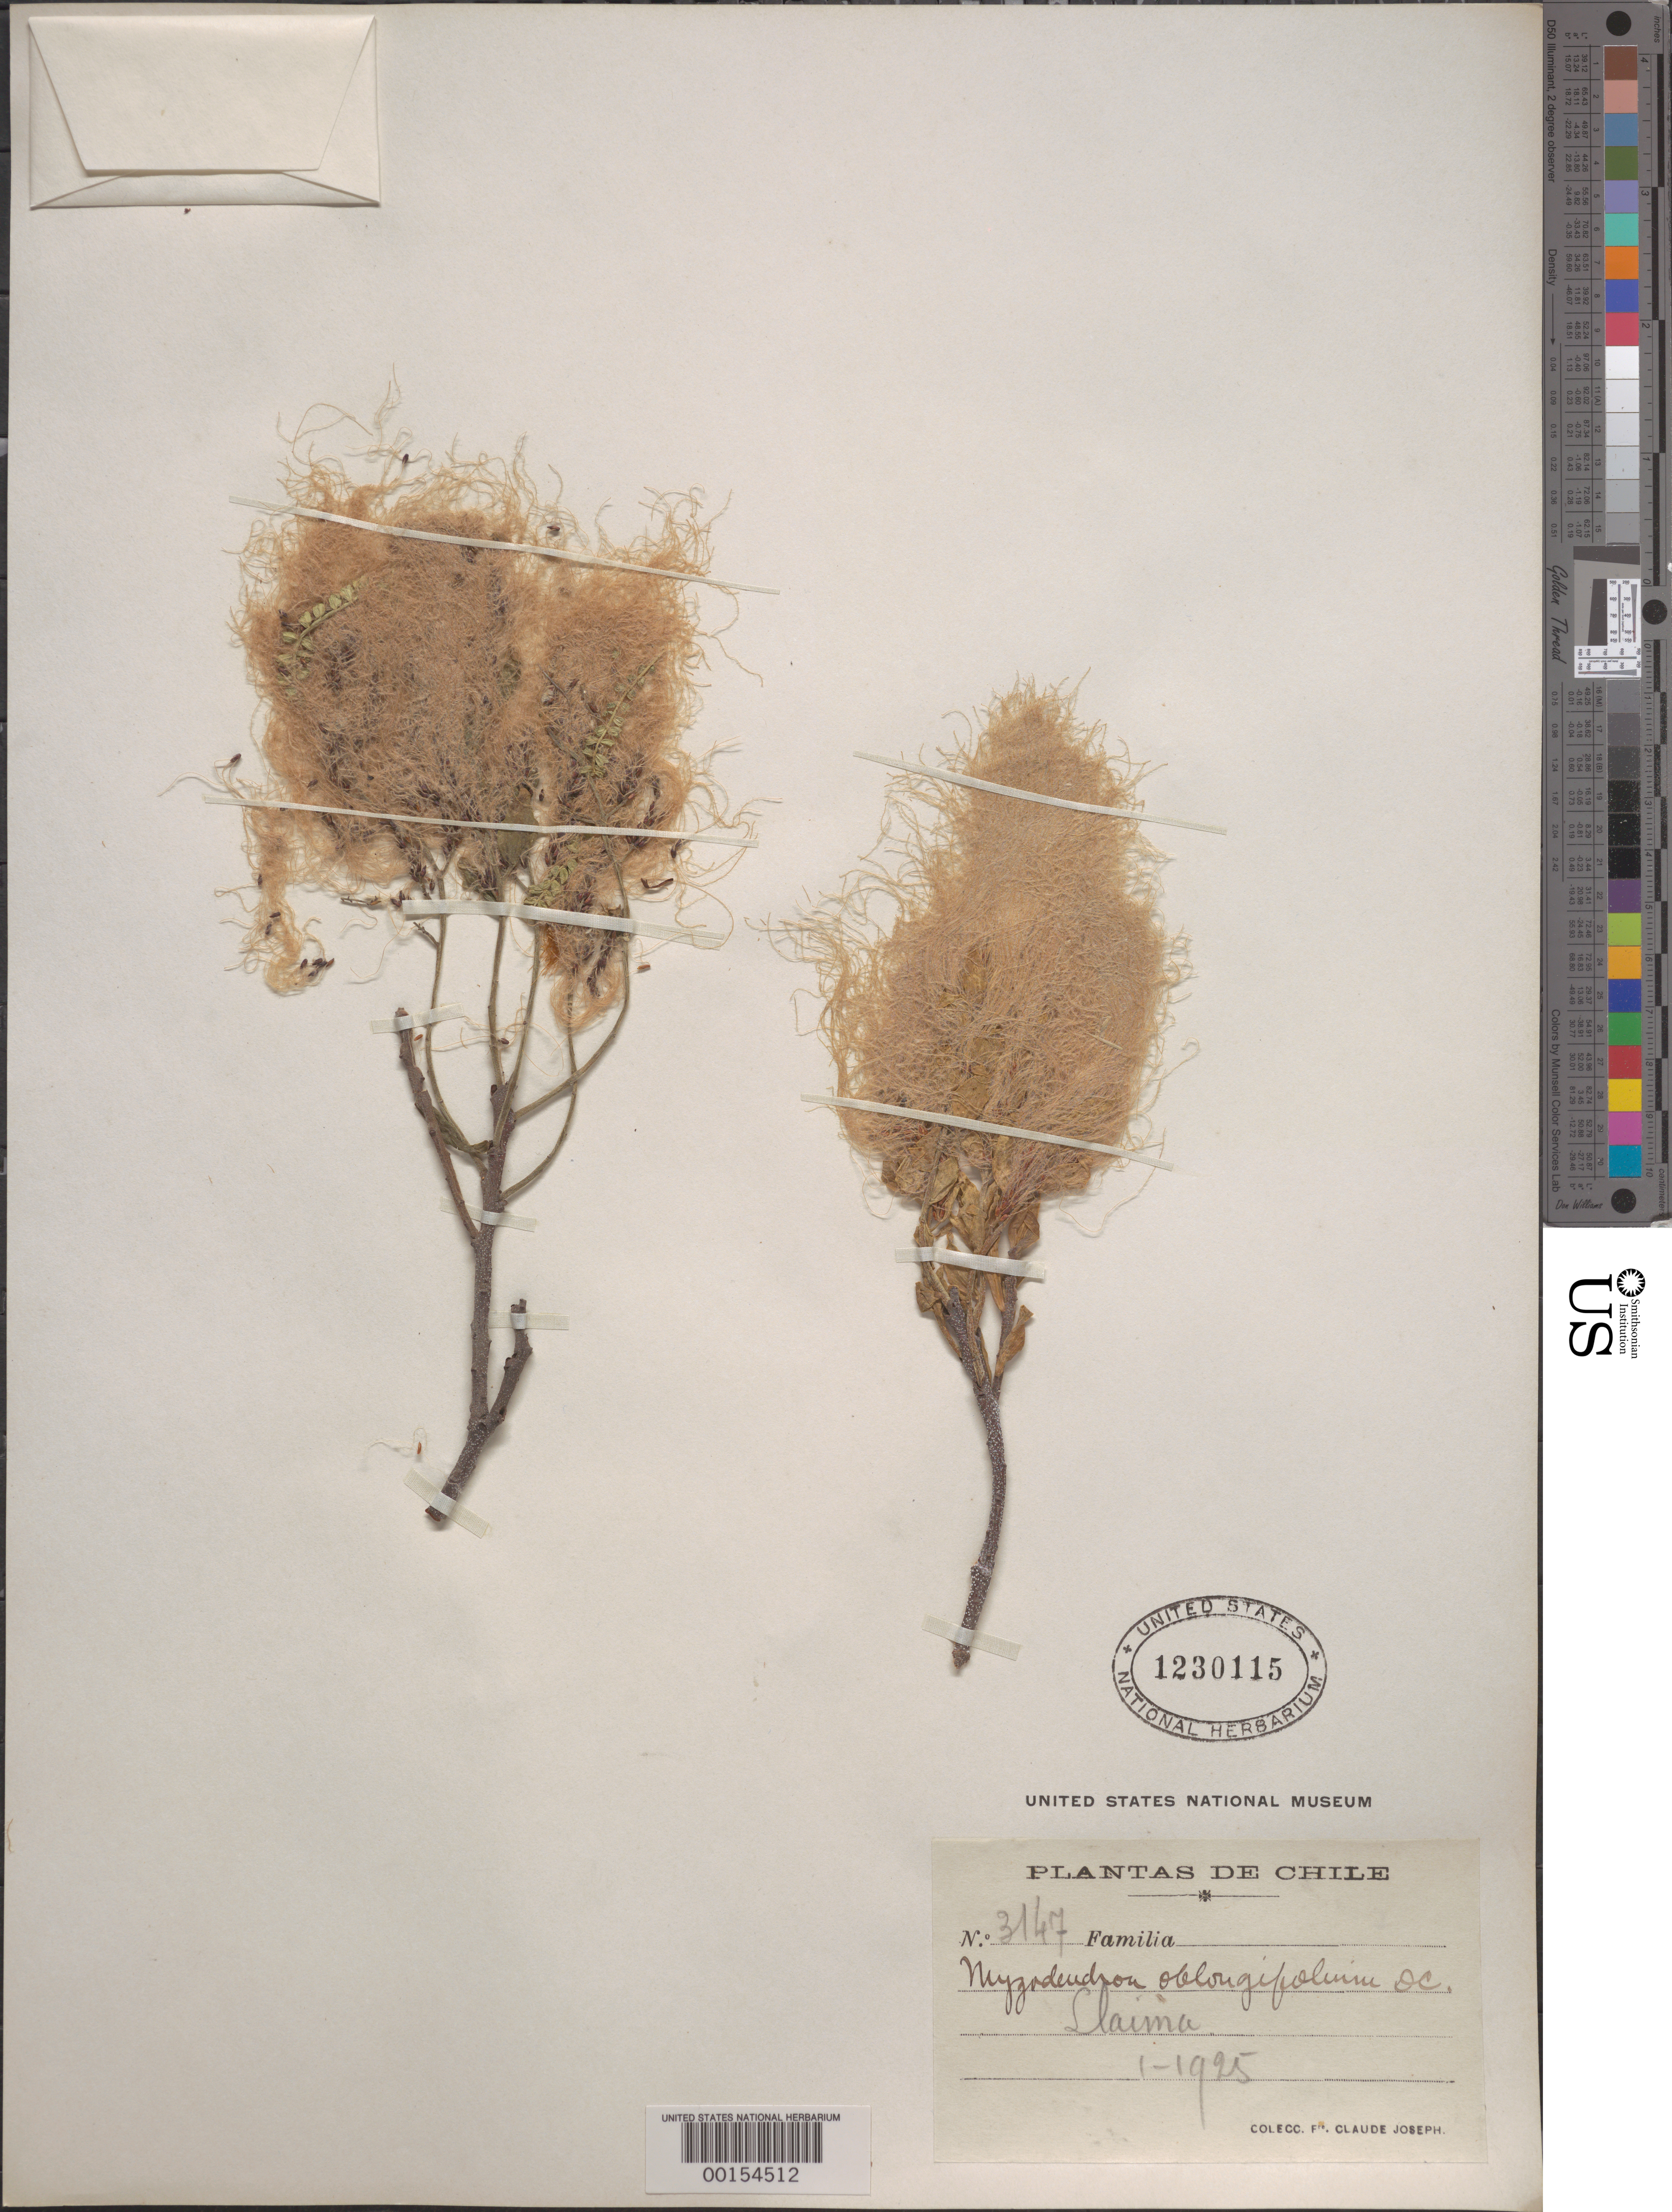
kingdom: Plantae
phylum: Tracheophyta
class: Magnoliopsida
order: Santalales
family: Misodendraceae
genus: Misodendrum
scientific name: Misodendrum oblongifolium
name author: DC.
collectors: Frere Claude Joseph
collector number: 3147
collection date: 1925-01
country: Chile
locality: Llaima.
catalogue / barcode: US 1230115